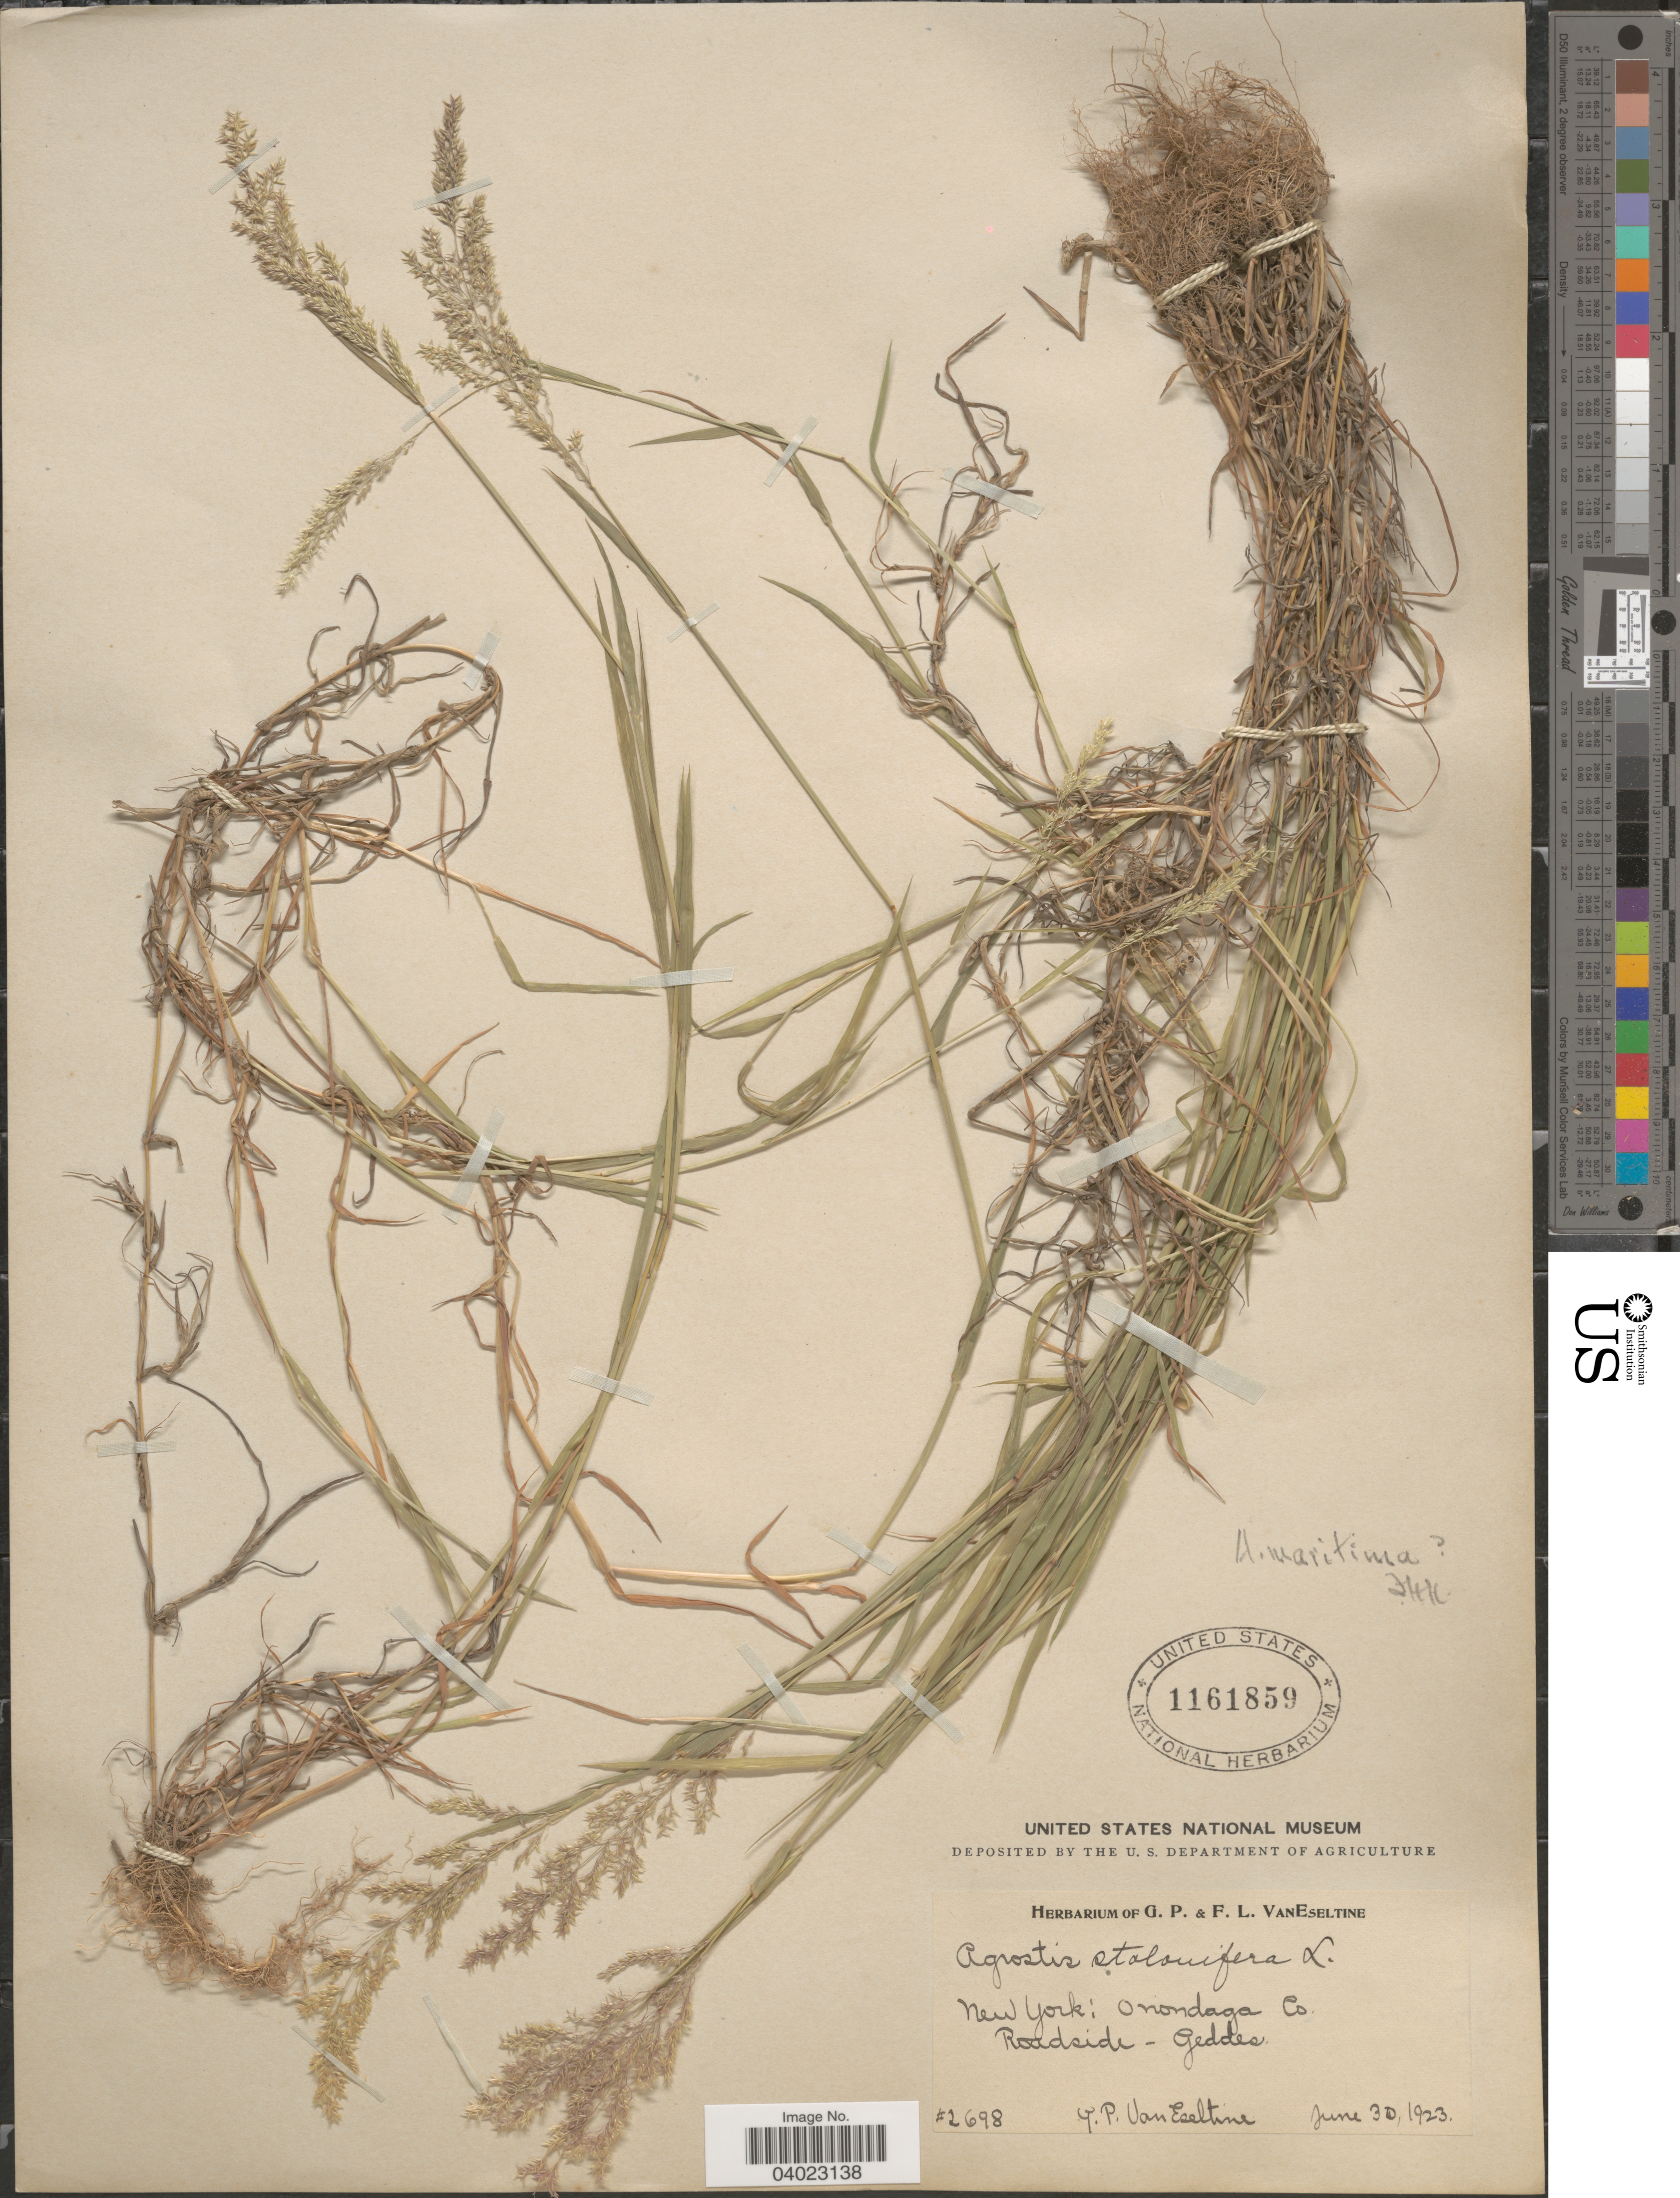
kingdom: Plantae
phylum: Tracheophyta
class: Liliopsida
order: Poales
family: Poaceae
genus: Agrostis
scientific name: Agrostis stolonifera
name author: L.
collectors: G. P. Van Eseltine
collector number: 2698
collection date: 1923-06-30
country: United States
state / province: New York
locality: Onondaga Co. Roadside - Geddes.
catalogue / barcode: US 1161859